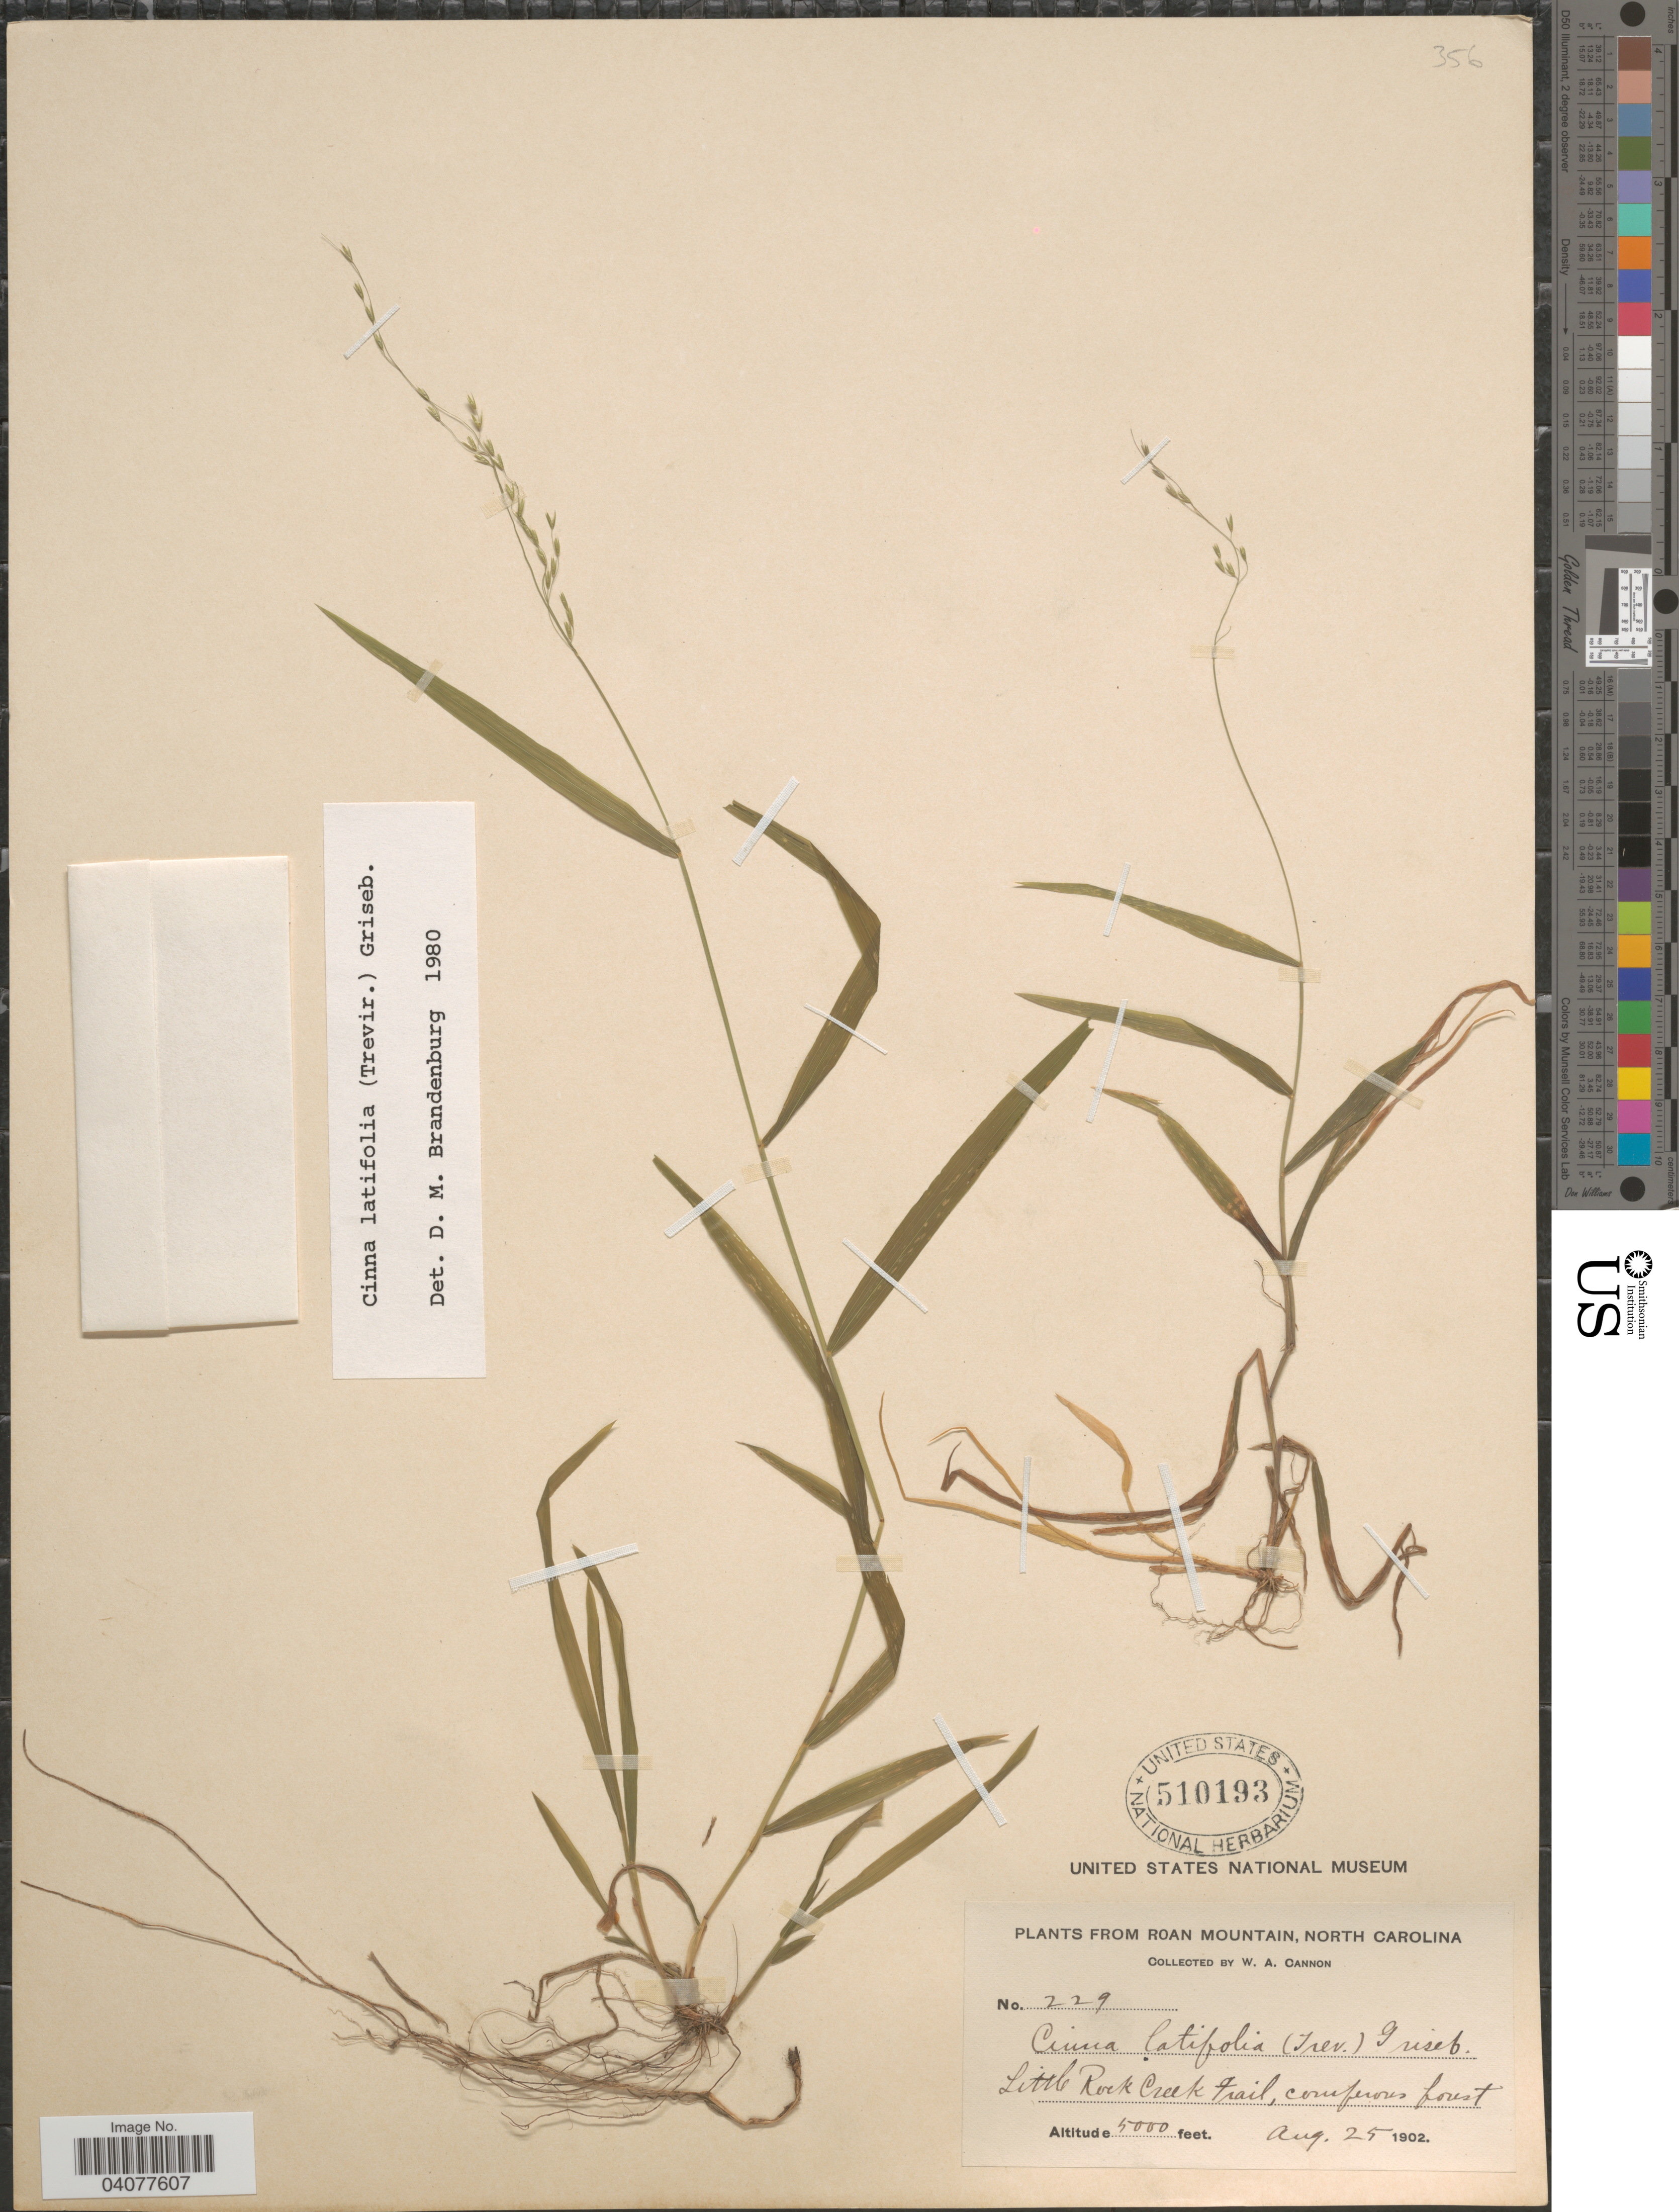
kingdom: Plantae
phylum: Tracheophyta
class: Liliopsida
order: Poales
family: Poaceae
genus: Cinna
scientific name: Cinna latifolia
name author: (Trevir. ex Goeppert) Griseb.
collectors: W. Cannon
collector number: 229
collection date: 1902-08-25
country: United States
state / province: North Carolina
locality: From Roan Mountain. Little Rock Creek Trail, coniferous forest.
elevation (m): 1524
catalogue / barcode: US 510193